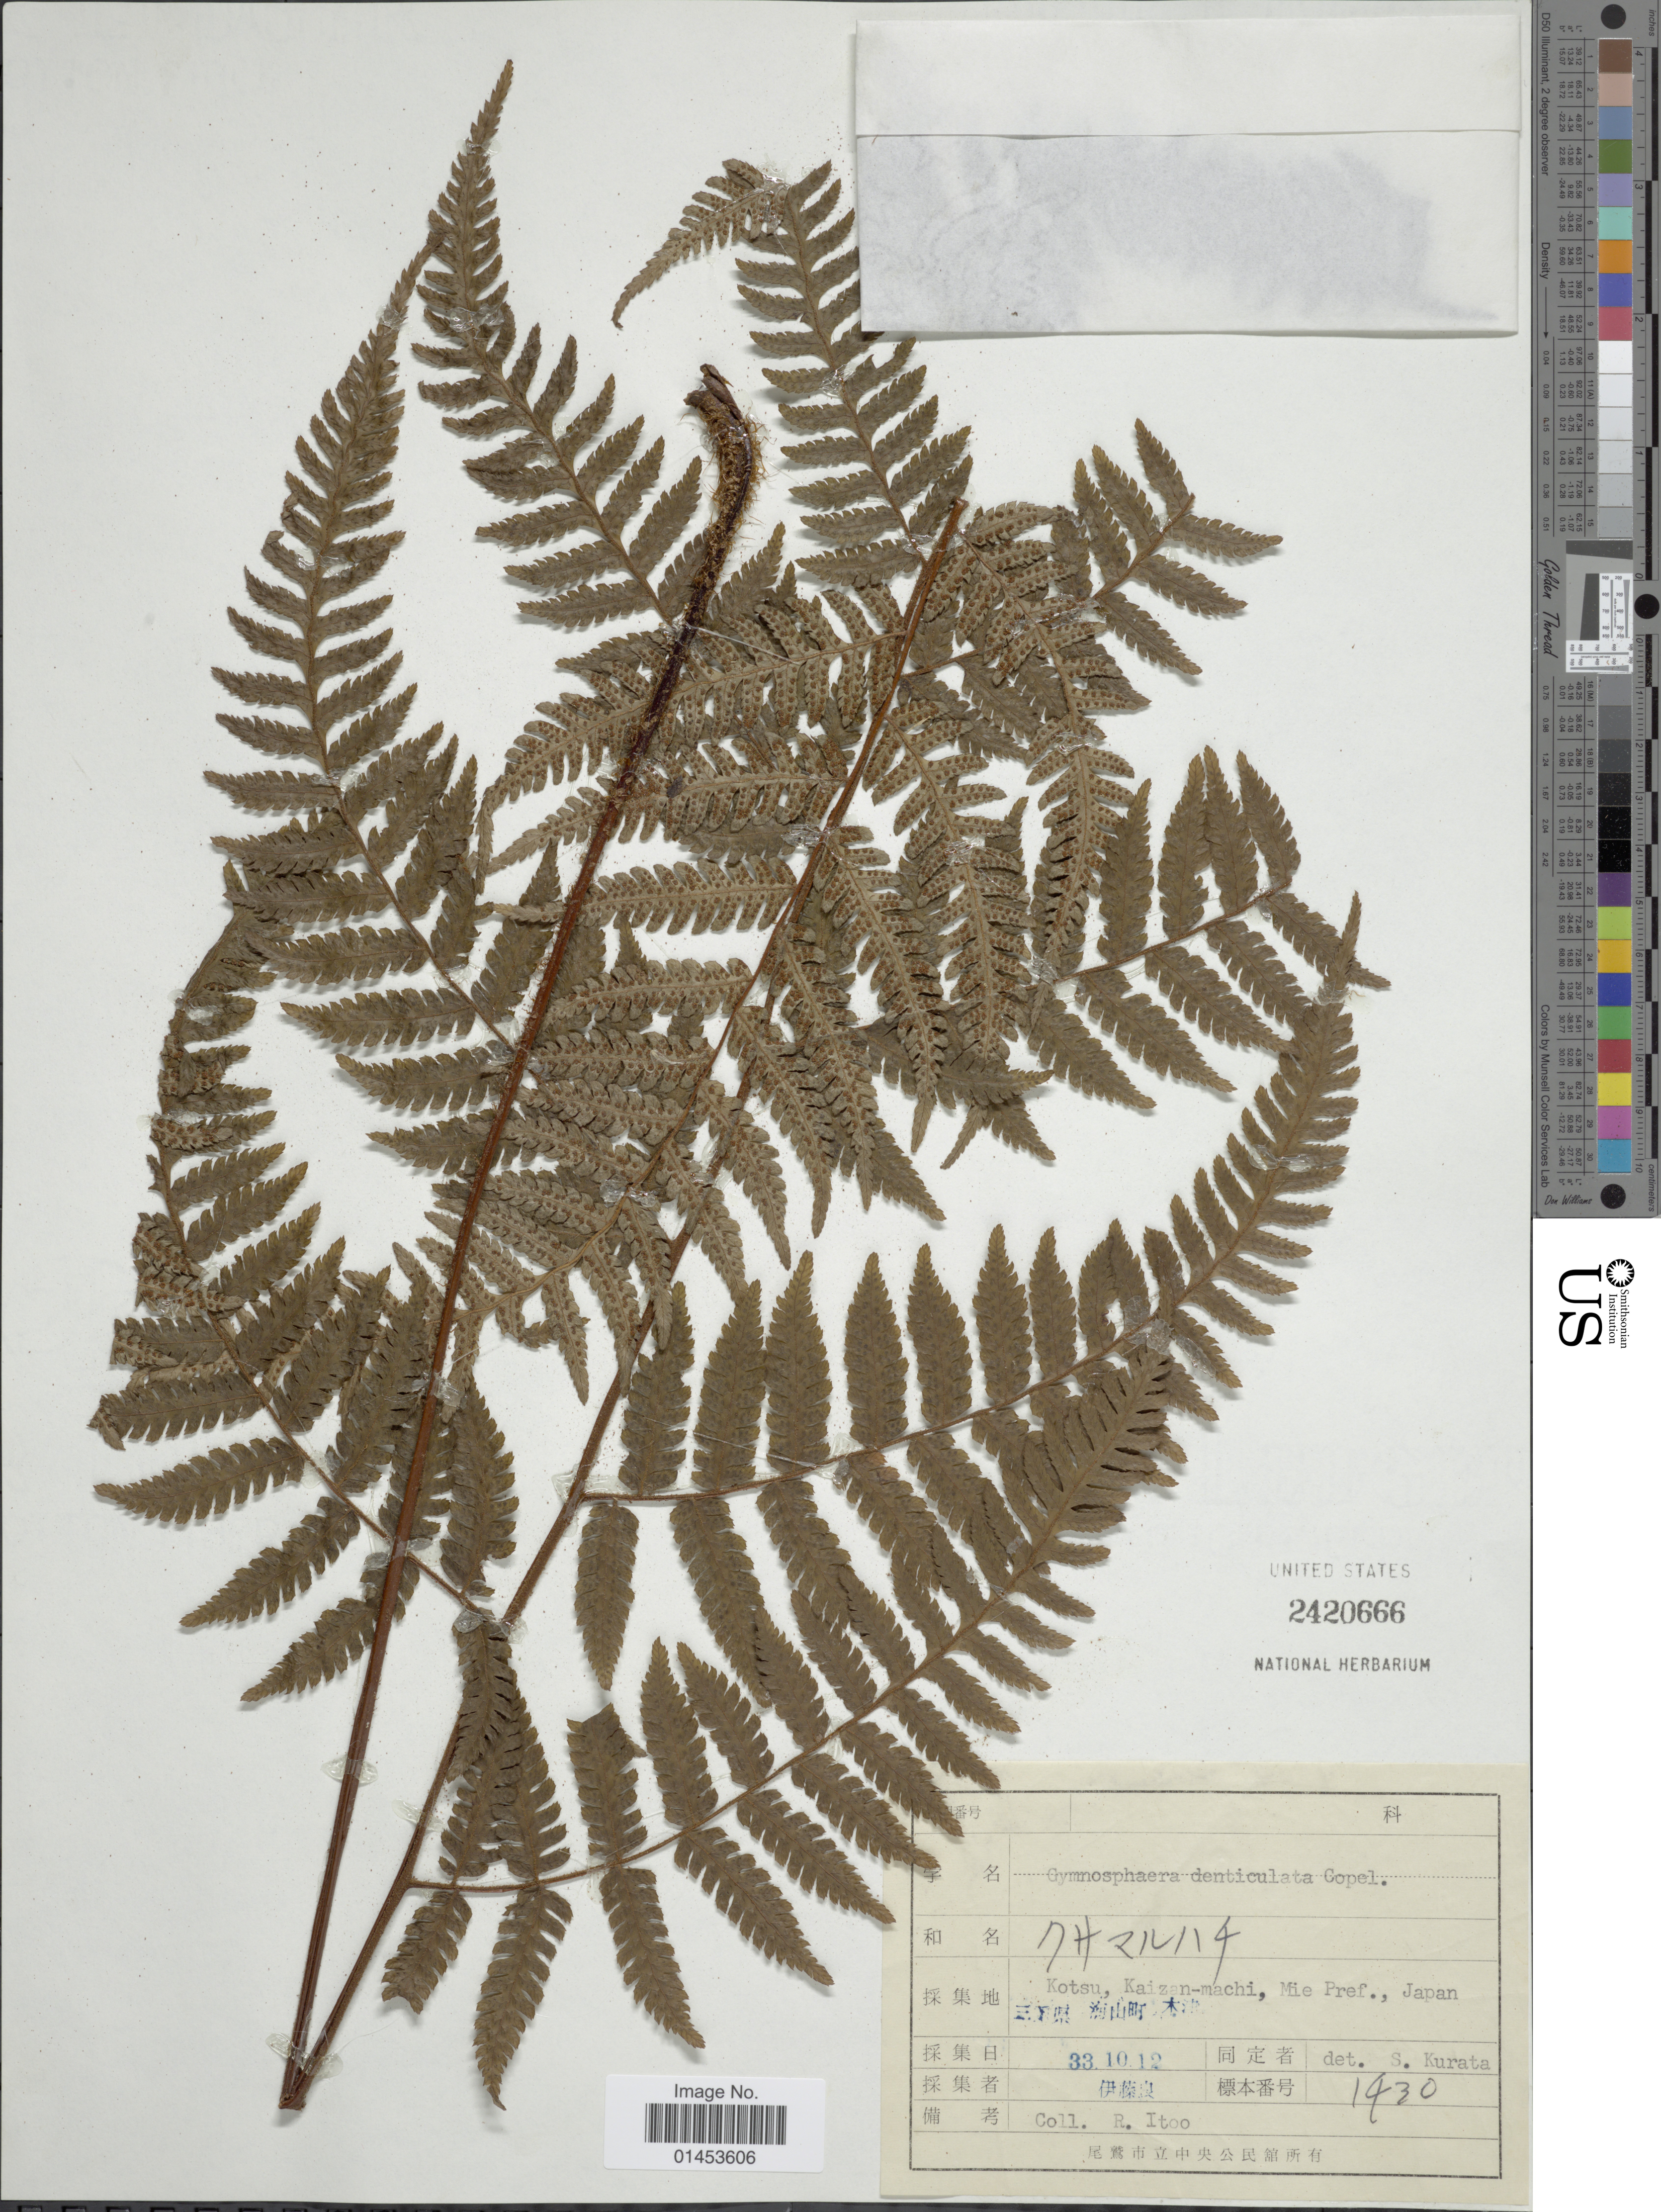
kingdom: Plantae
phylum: Tracheophyta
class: Polypodiopsida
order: Cyatheales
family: Cyatheaceae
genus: Cyathea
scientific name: Cyathea hancockii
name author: Copel.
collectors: R. Ito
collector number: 1430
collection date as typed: Transcribed d/m/y: 12/10/33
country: Japan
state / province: Mie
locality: Kotsu, Kaizan-machi, Mie Pref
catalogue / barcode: US 2420666